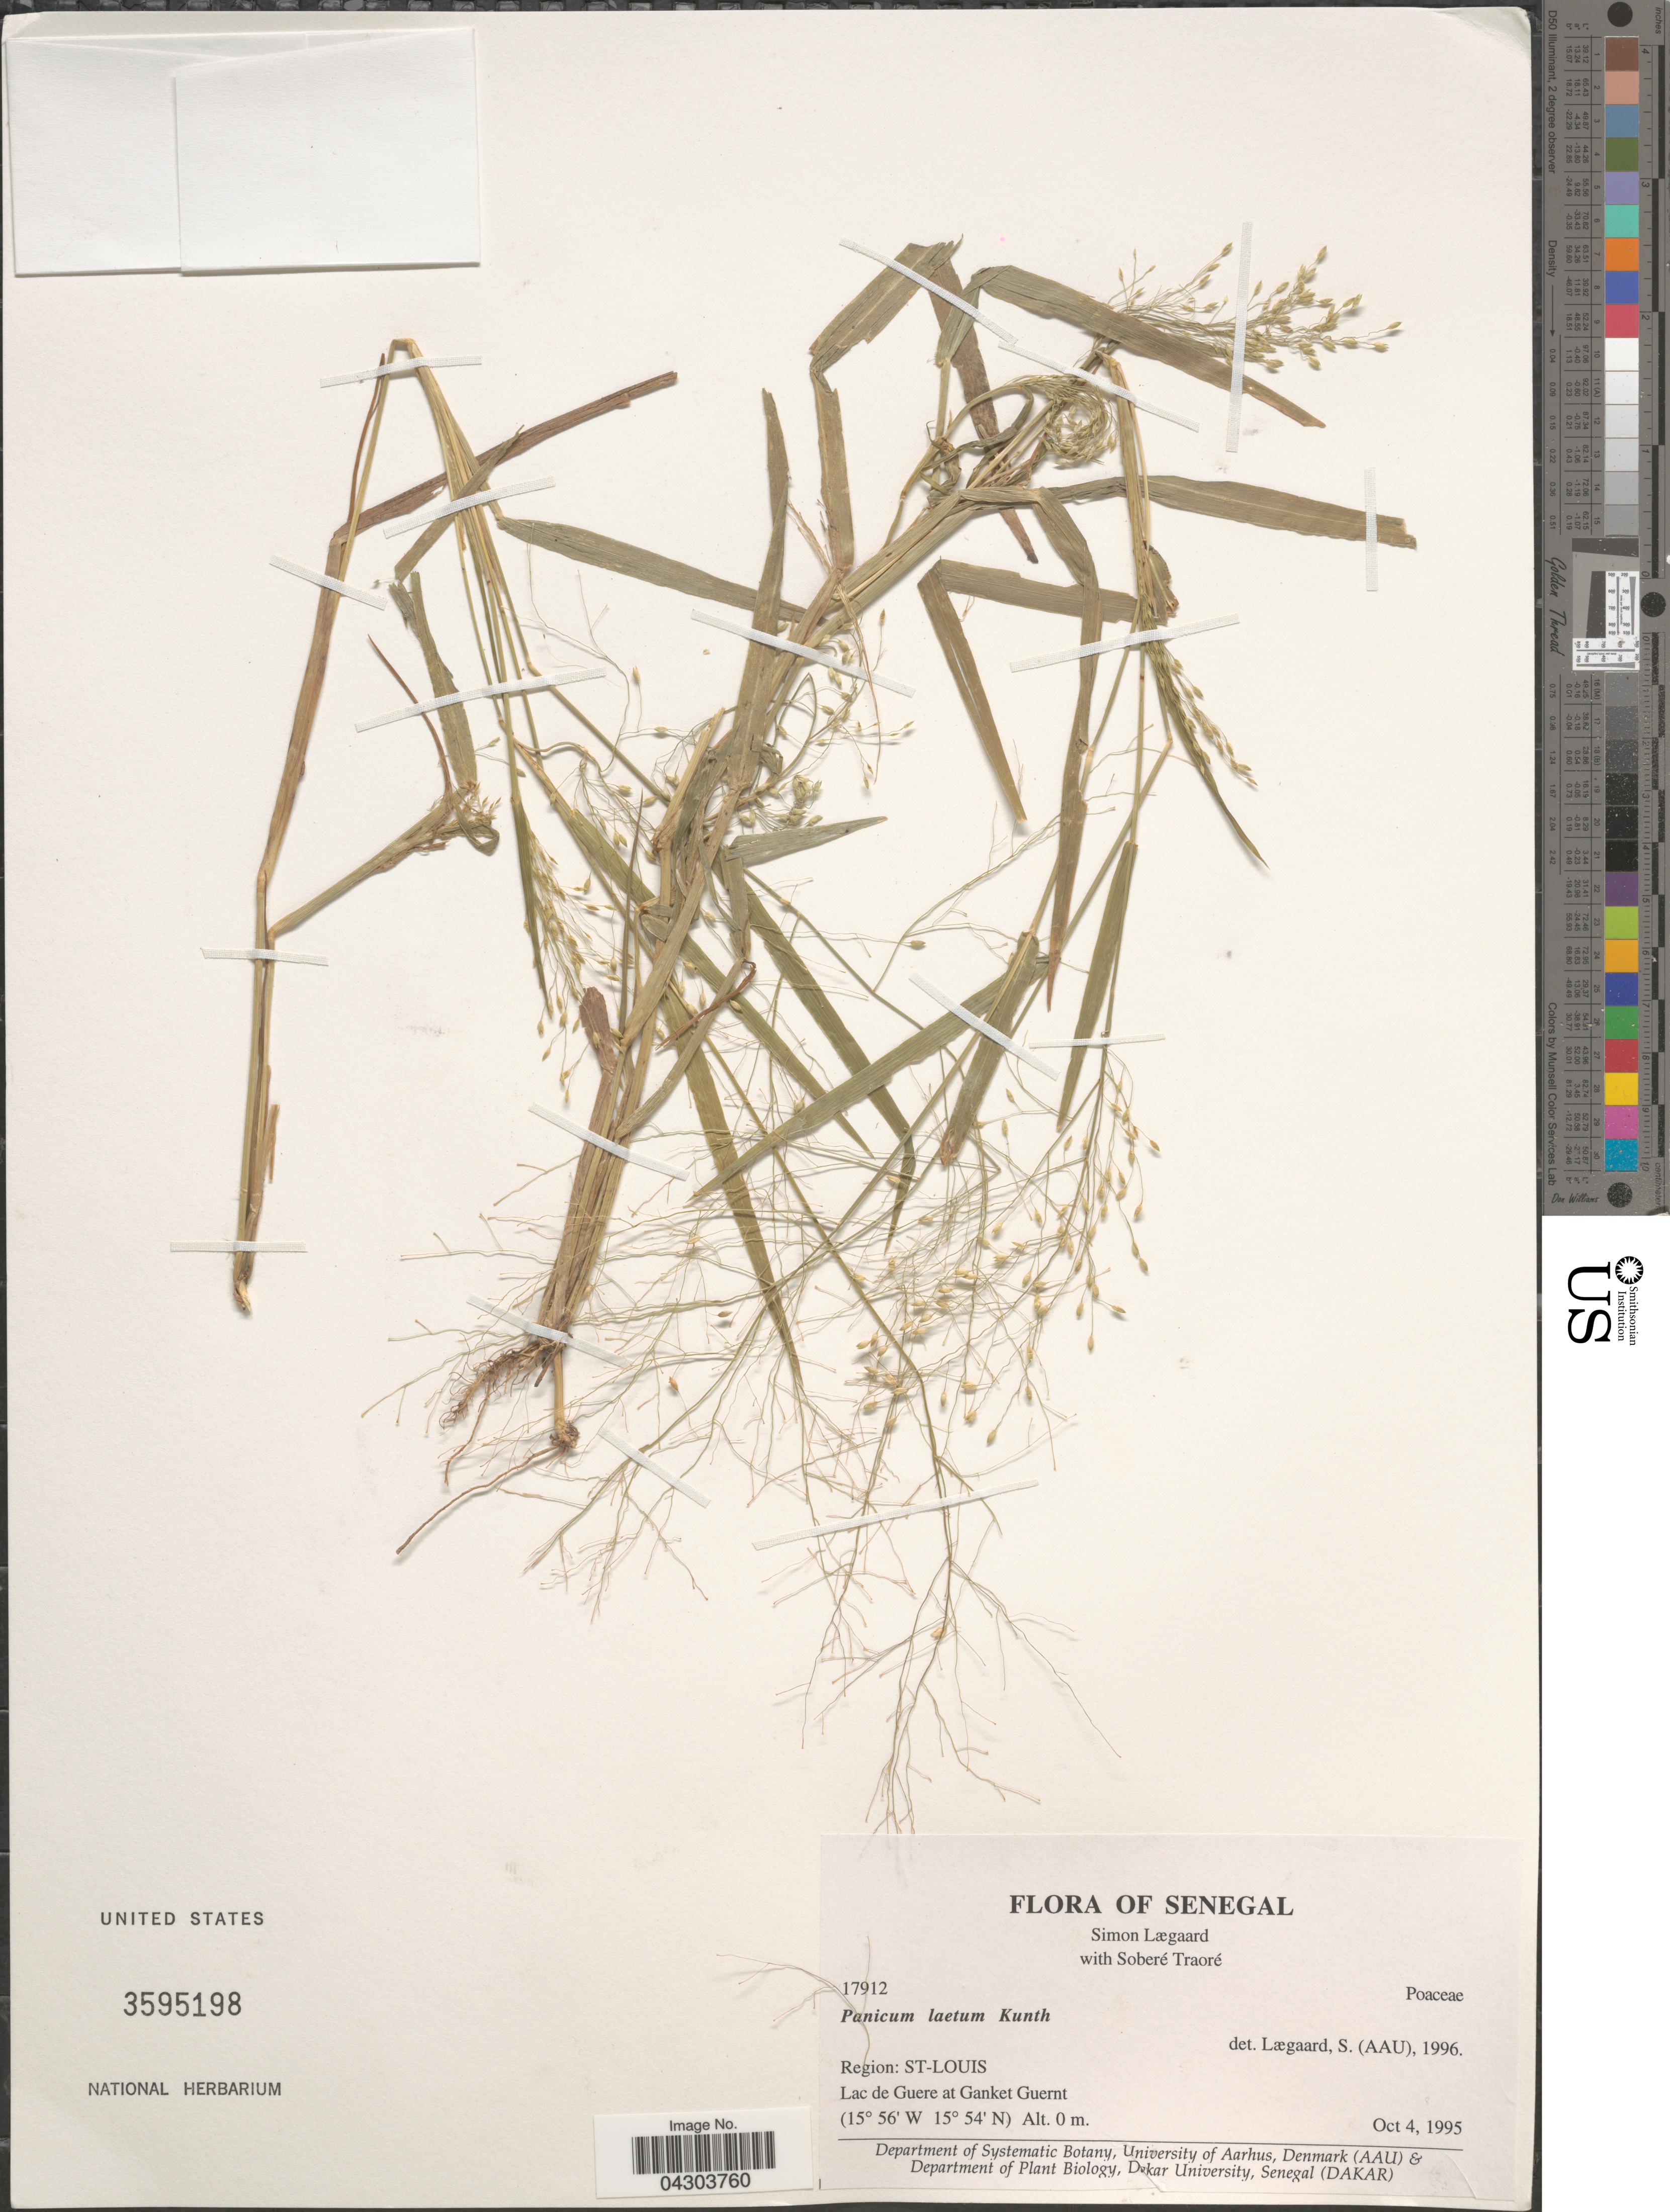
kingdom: Plantae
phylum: Tracheophyta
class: Liliopsida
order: Poales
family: Poaceae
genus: Panicum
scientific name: Panicum laetum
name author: Kunth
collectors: S. Lægaard & S. Traore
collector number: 17912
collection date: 1995-10-04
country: Senegal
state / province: Saint-Louis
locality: Region: St-Louis. Lac de Guere at Ganket Guernt.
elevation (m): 0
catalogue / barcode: US 3595198